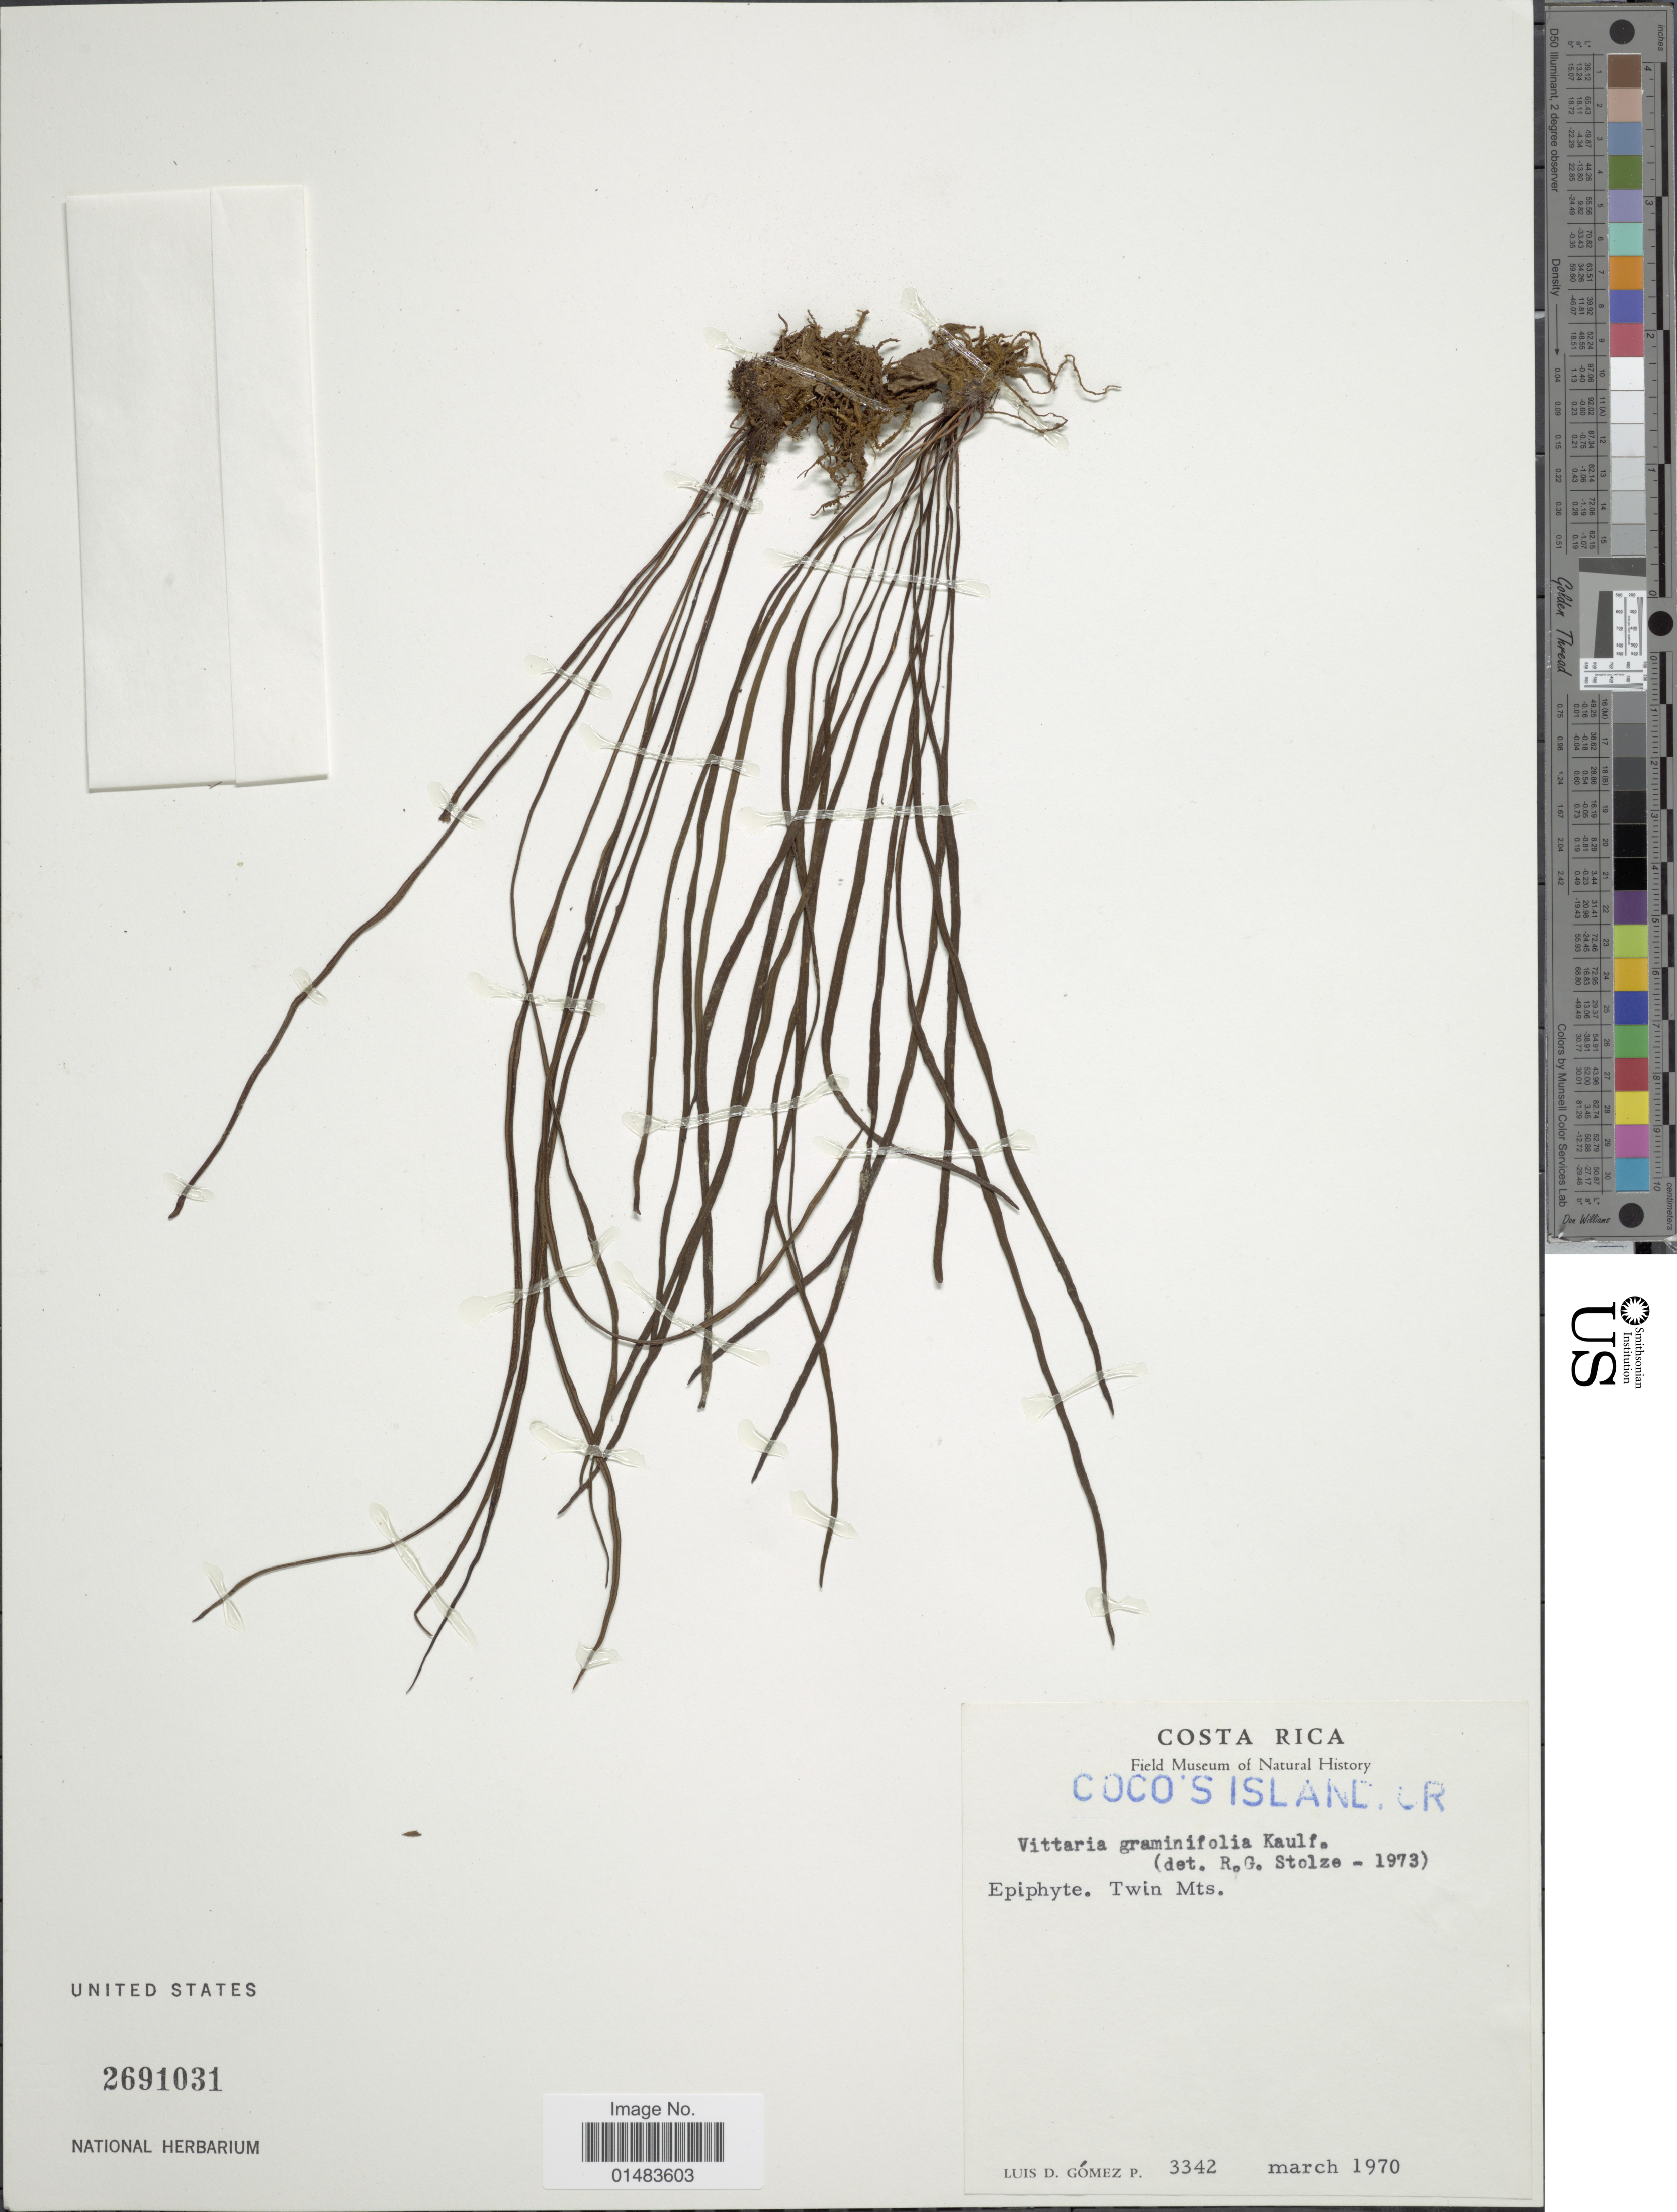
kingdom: Plantae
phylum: Tracheophyta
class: Polypodiopsida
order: Polypodiales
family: Pteridaceae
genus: Vittaria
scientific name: Vittaria graminifolia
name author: Kaulf.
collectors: L. D. Gómez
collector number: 3342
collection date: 1970-03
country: Costa Rica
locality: Cocos Island, Epiphyte. Twins Mts.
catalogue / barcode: US 2691031